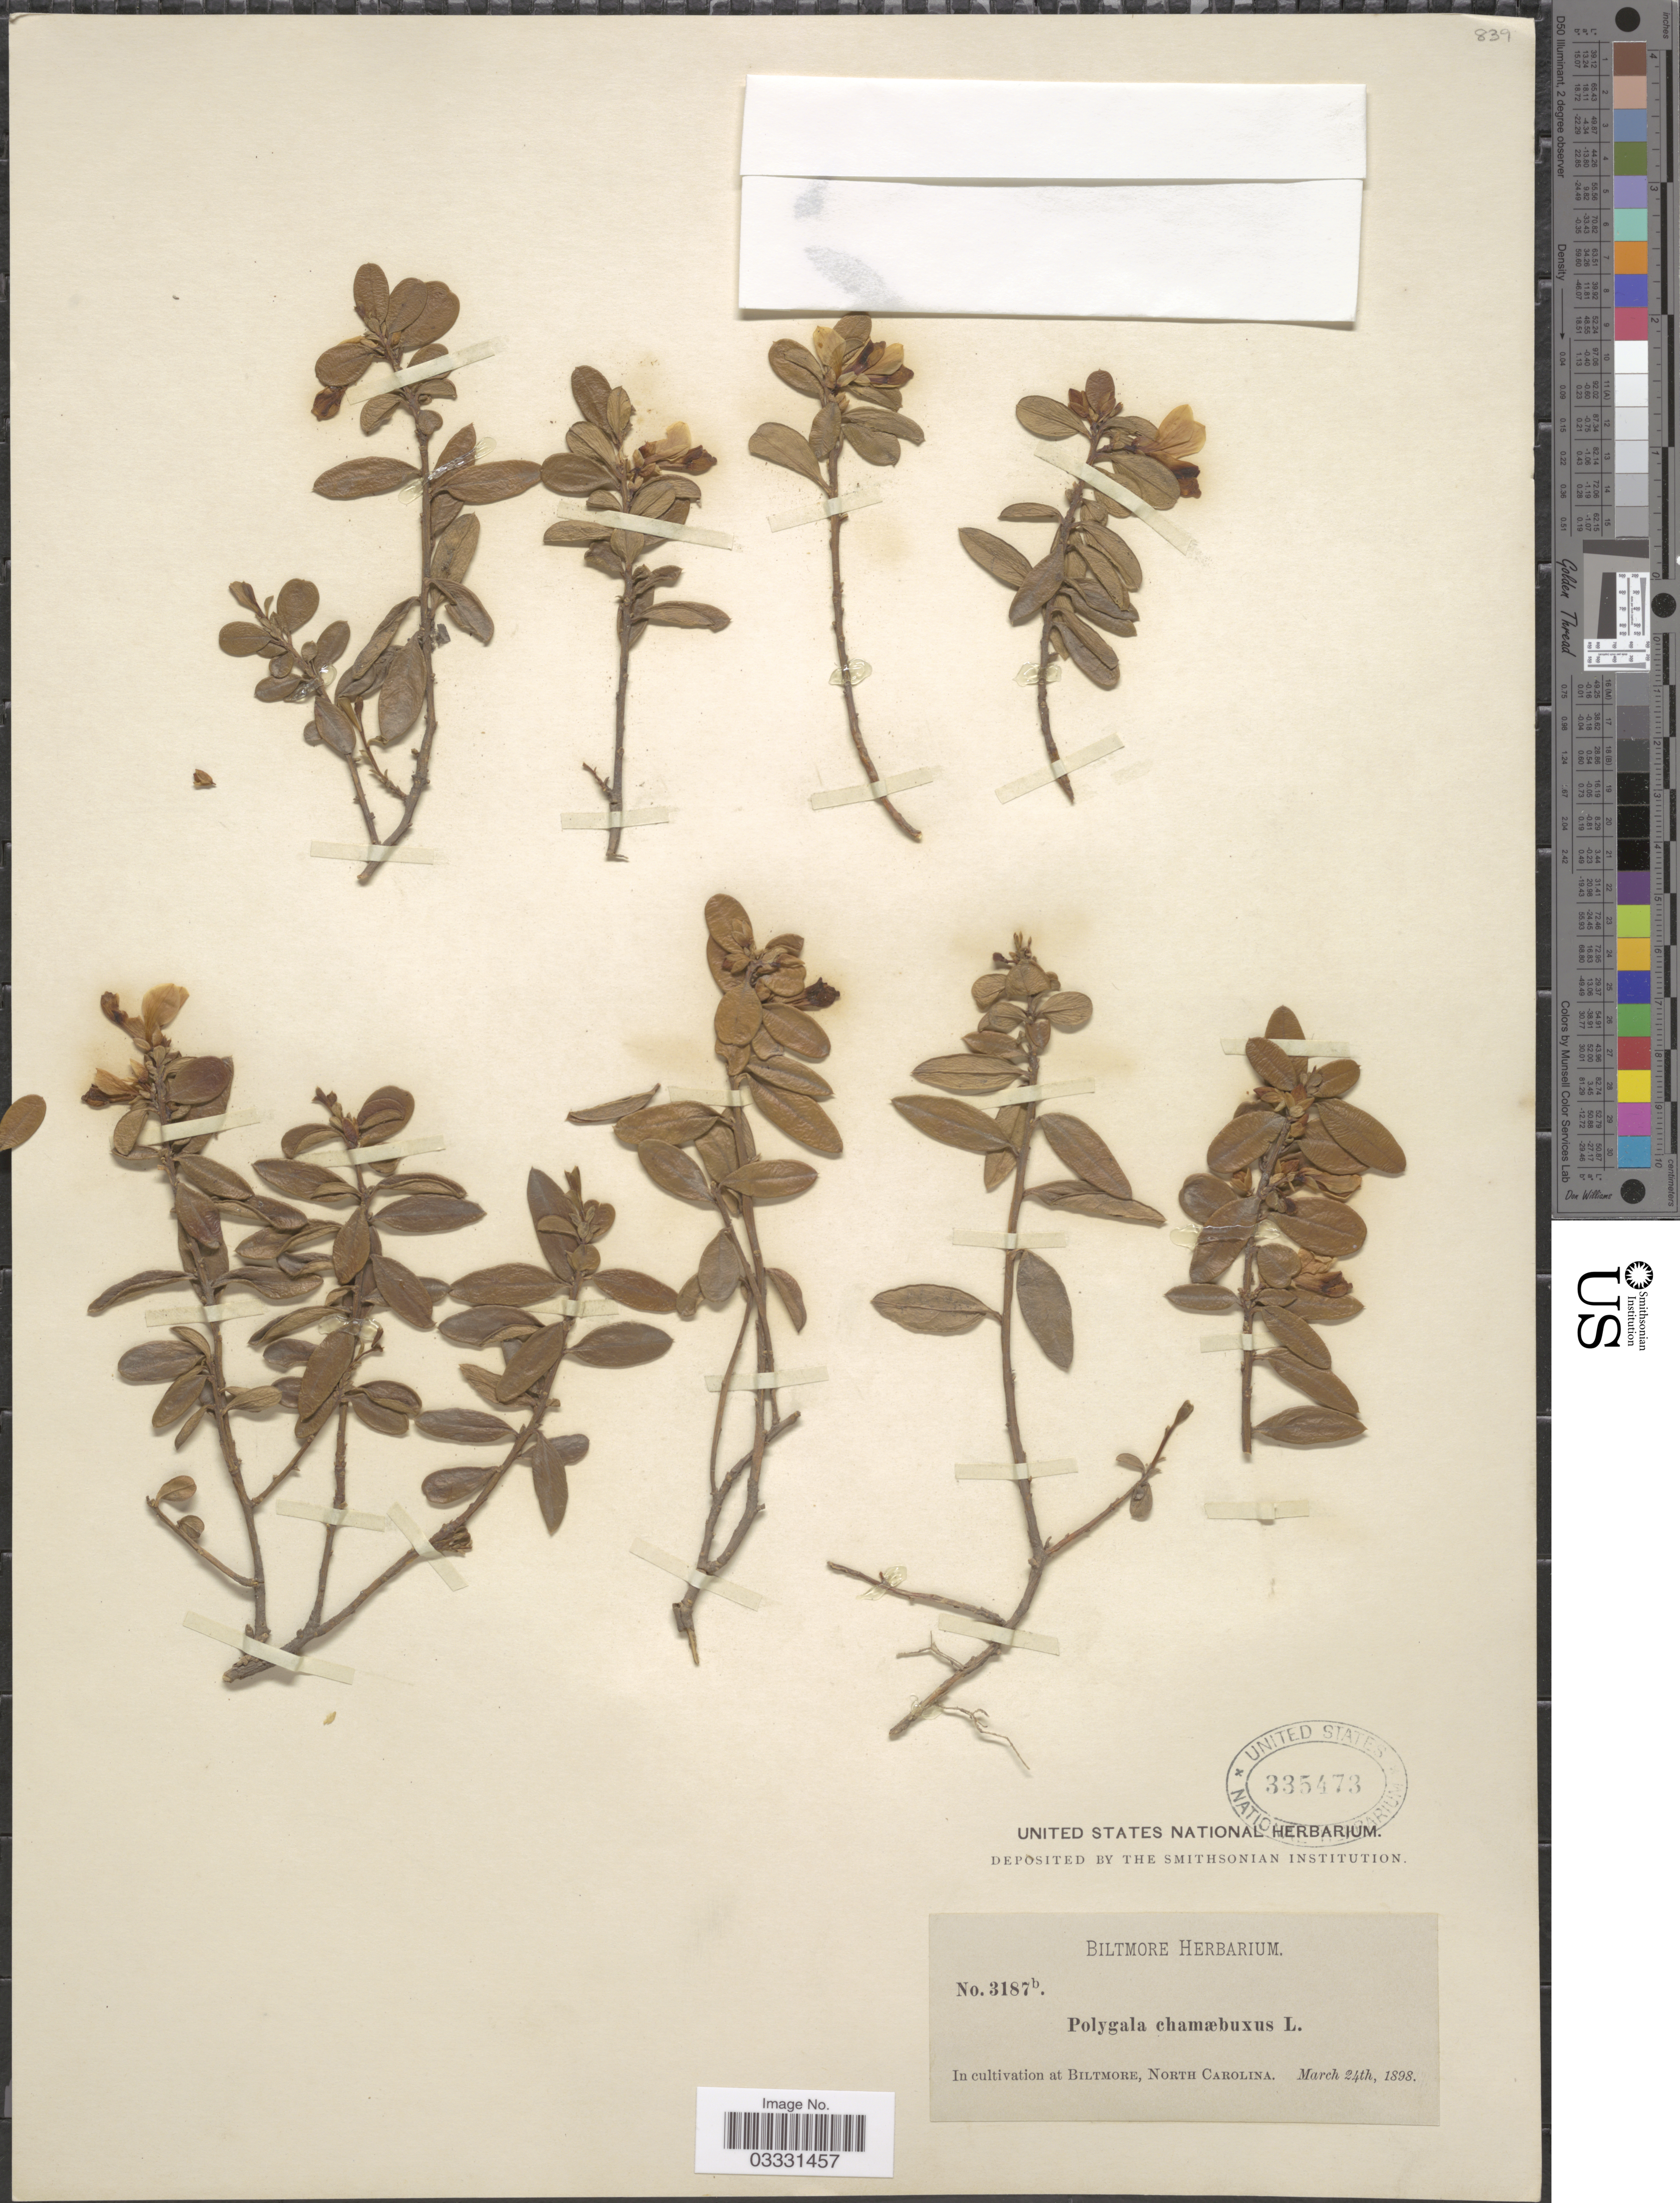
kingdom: Plantae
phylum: Tracheophyta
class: Magnoliopsida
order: Fabales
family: Polygalaceae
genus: Polygaloides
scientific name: Polygaloides chamaebuxus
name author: (L.) O. Schwarz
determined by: Strong, Mark T., (BOT), Smithsonian Institution - National Museum of Natural History (UNITED STATES)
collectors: ex herb. Biltmore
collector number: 3187b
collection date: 1898-03-24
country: United States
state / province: North Carolina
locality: In cultivation at Biltmore.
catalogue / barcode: US 335473